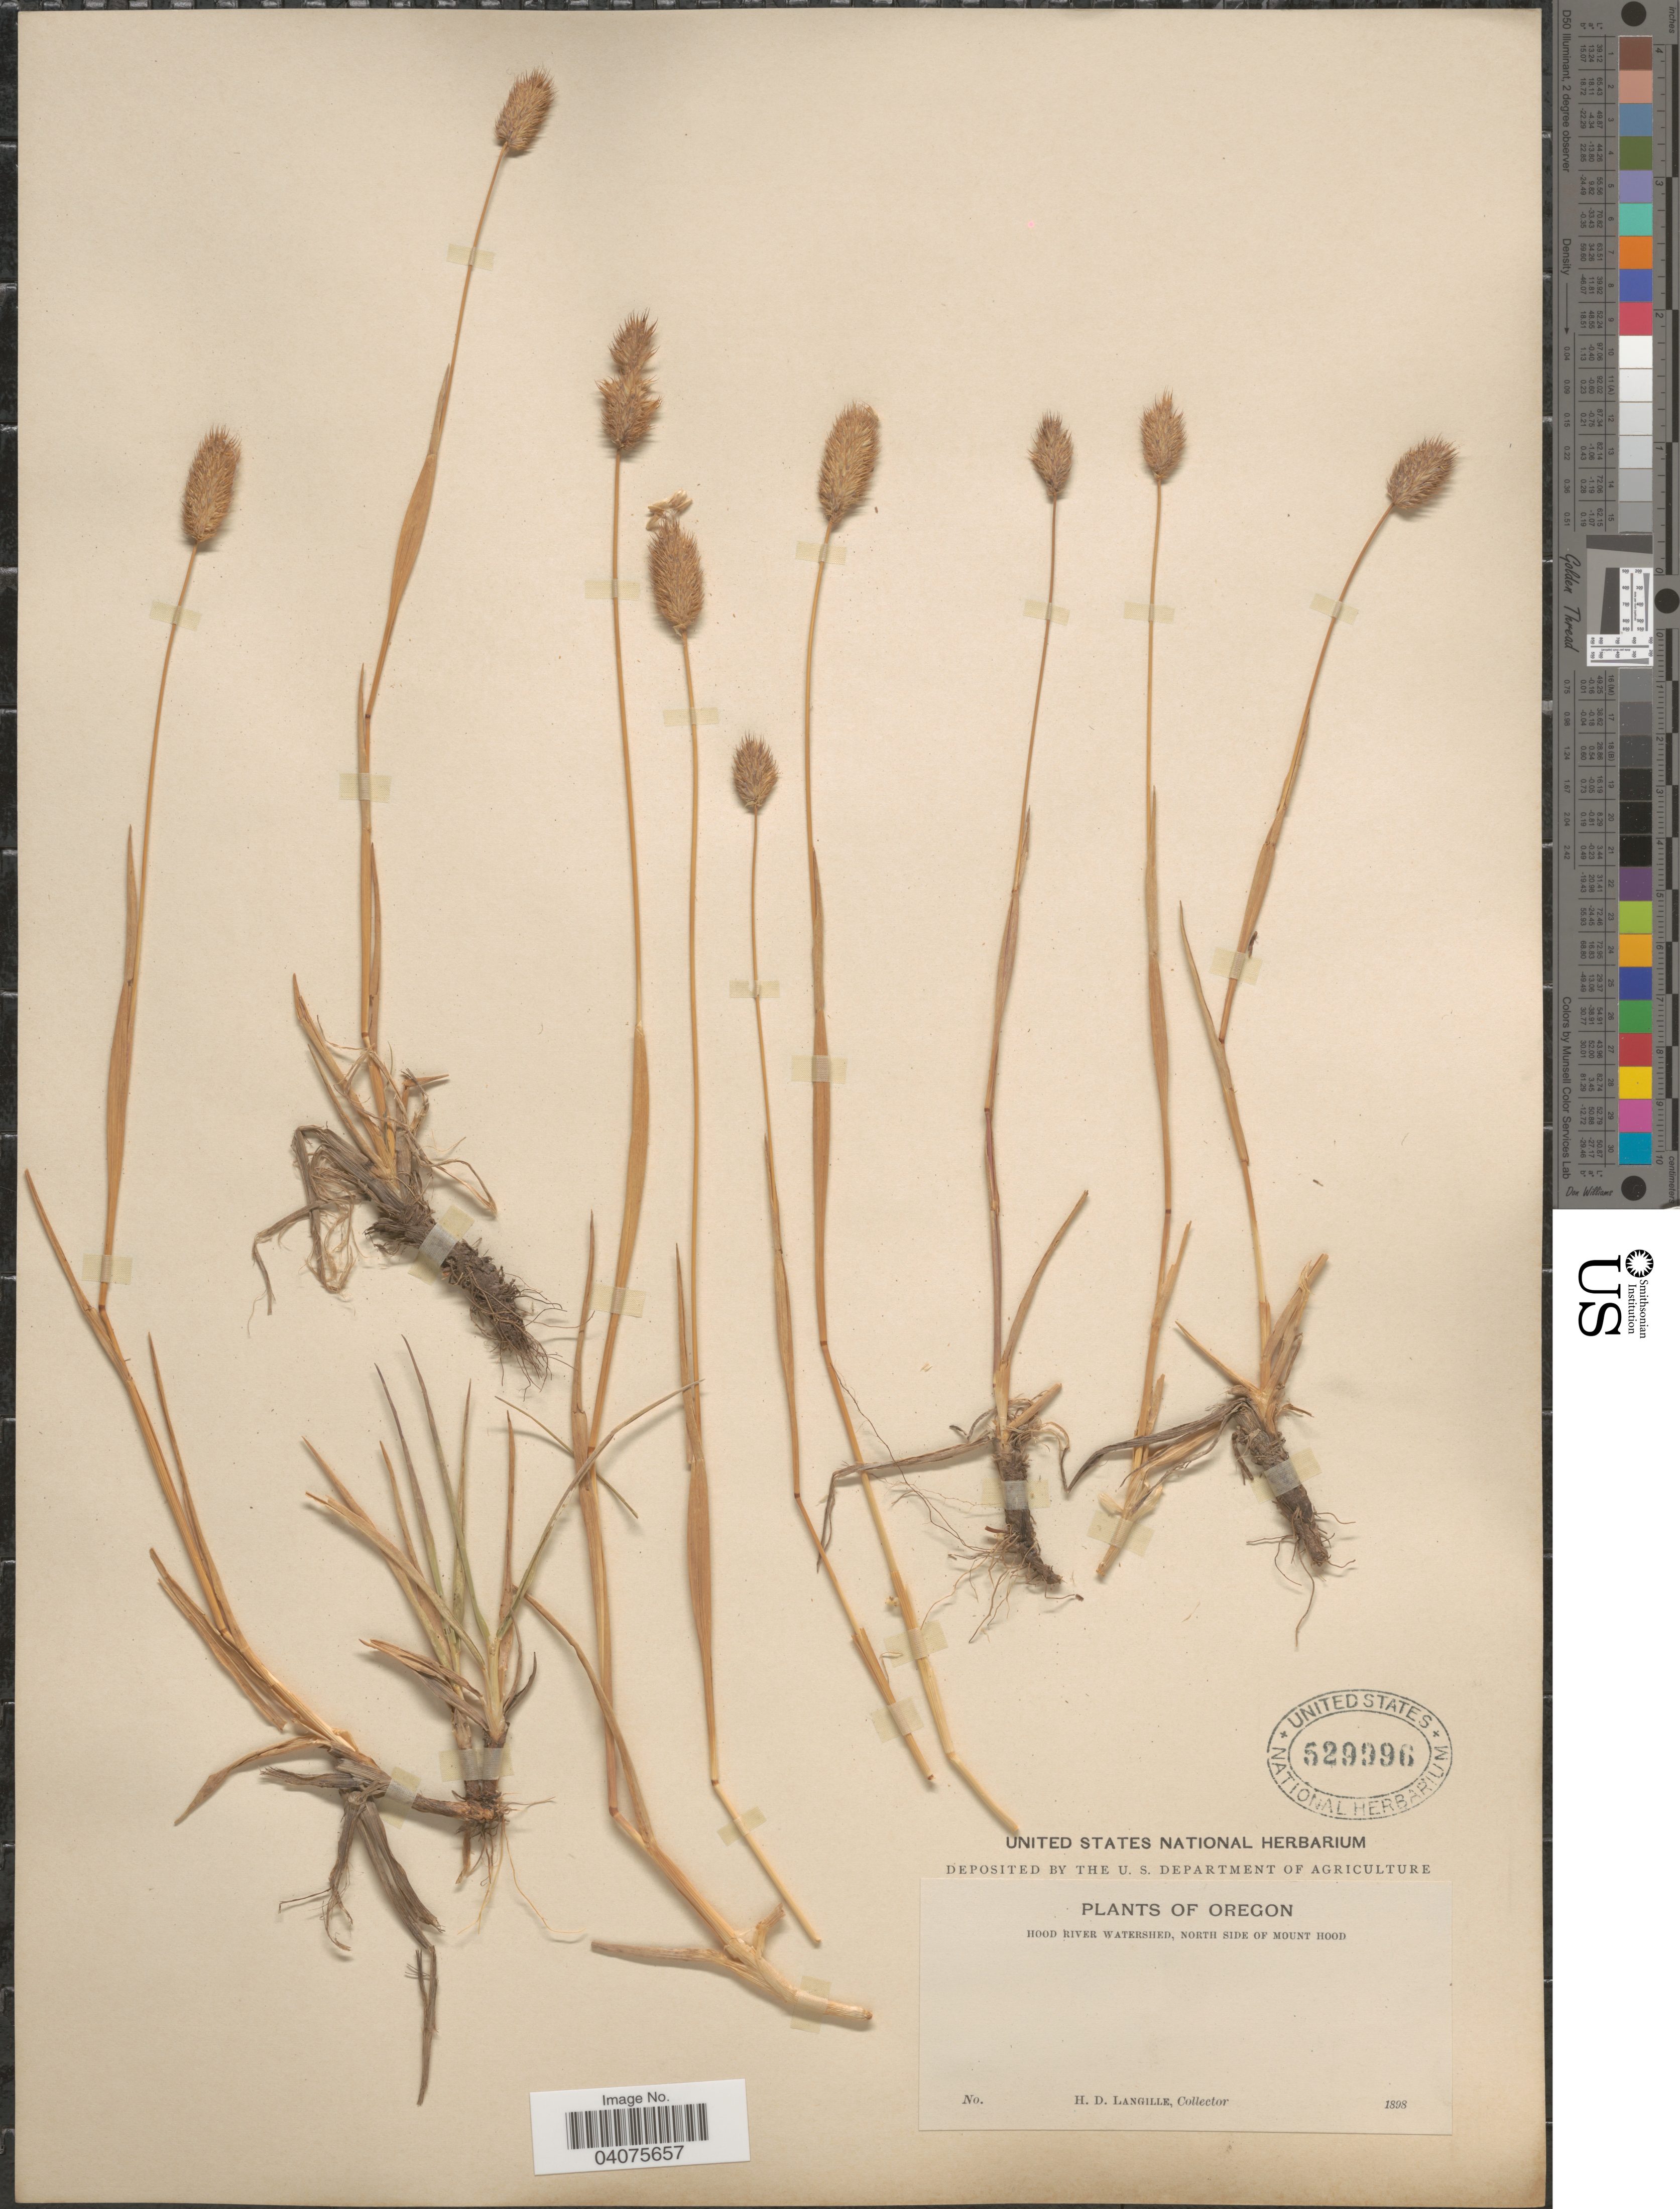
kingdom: Plantae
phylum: Tracheophyta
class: Liliopsida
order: Poales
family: Poaceae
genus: Phleum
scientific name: Phleum alpinum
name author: L.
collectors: H. Langille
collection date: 1898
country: United States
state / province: Oregon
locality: Hood River Watershed, North side of Mount Hood.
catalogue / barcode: US 529996